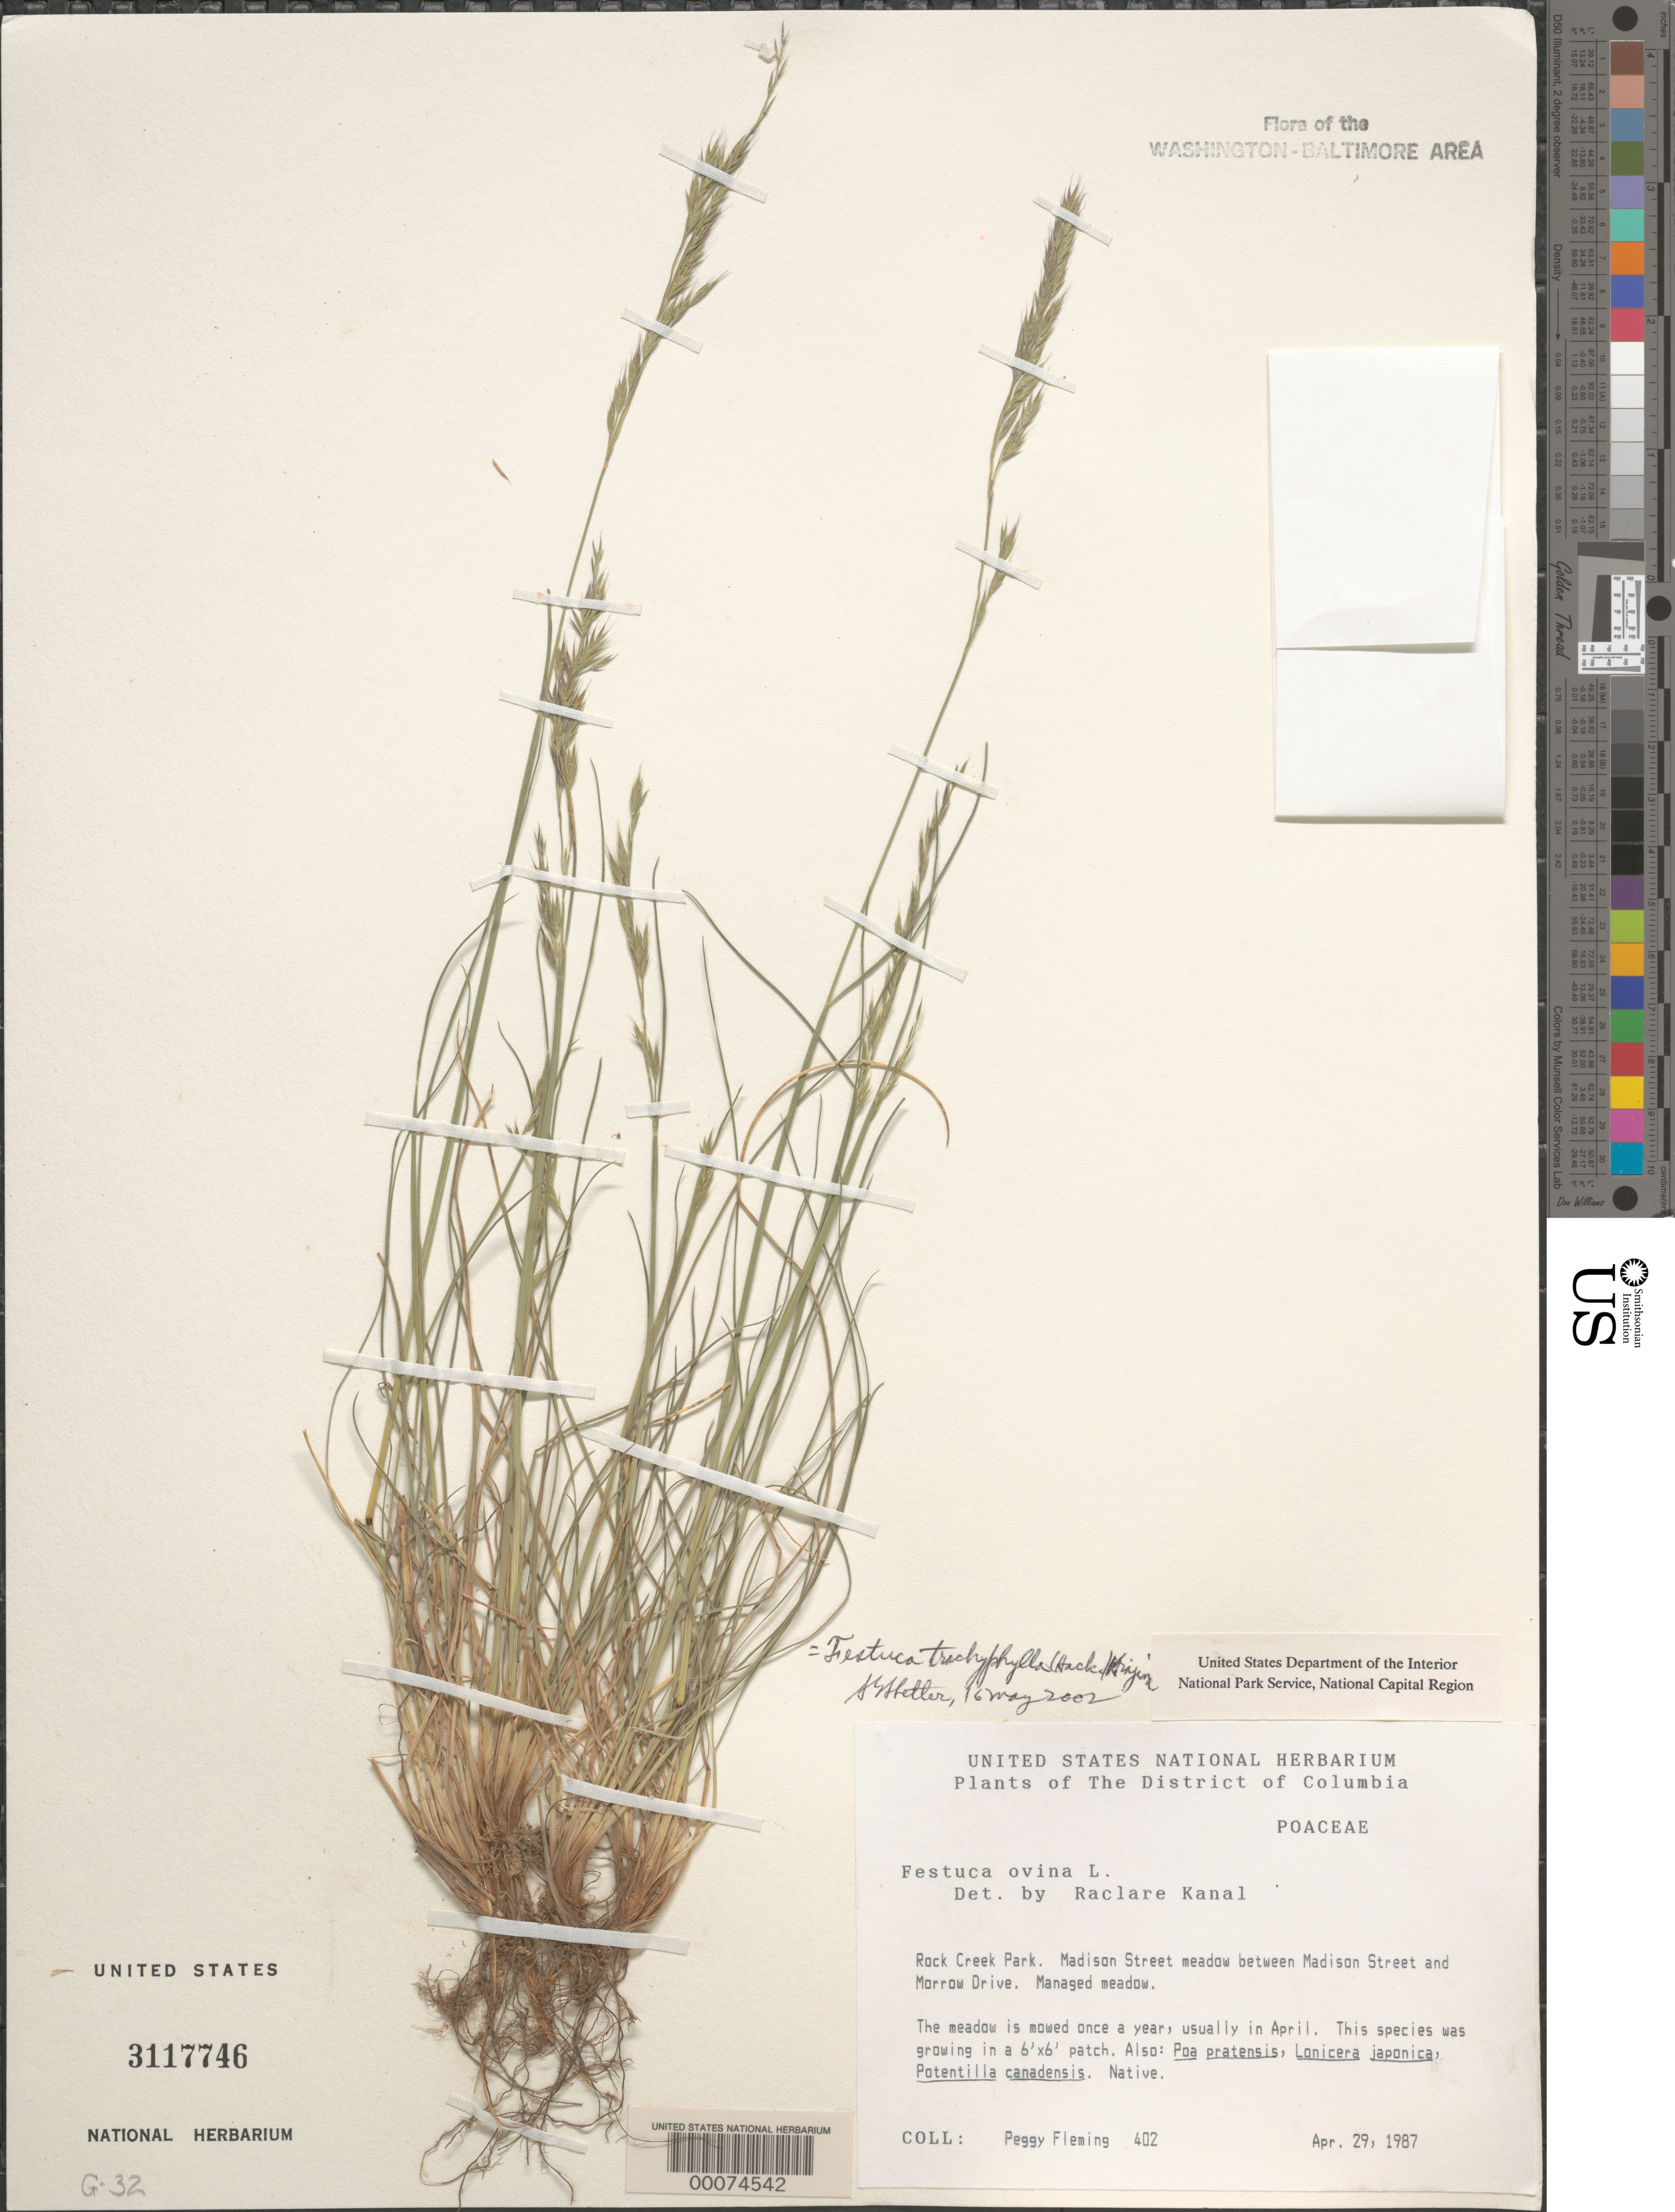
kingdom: Plantae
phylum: Tracheophyta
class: Liliopsida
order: Poales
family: Poaceae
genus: Festuca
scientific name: Festuca trachyphylla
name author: (Hack.) Krajina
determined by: Shetler, Stanwyn G., (US), NMNH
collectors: P. Fleming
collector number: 402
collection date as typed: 29 Apr 1987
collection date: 1987-04-29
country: United States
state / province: District of Columbia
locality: Rock Creek Park, Madison Street meadow between Madison Street and Morrow Drive. Rock Creek Park and Vicinity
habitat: Managed meadow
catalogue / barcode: US 3117746